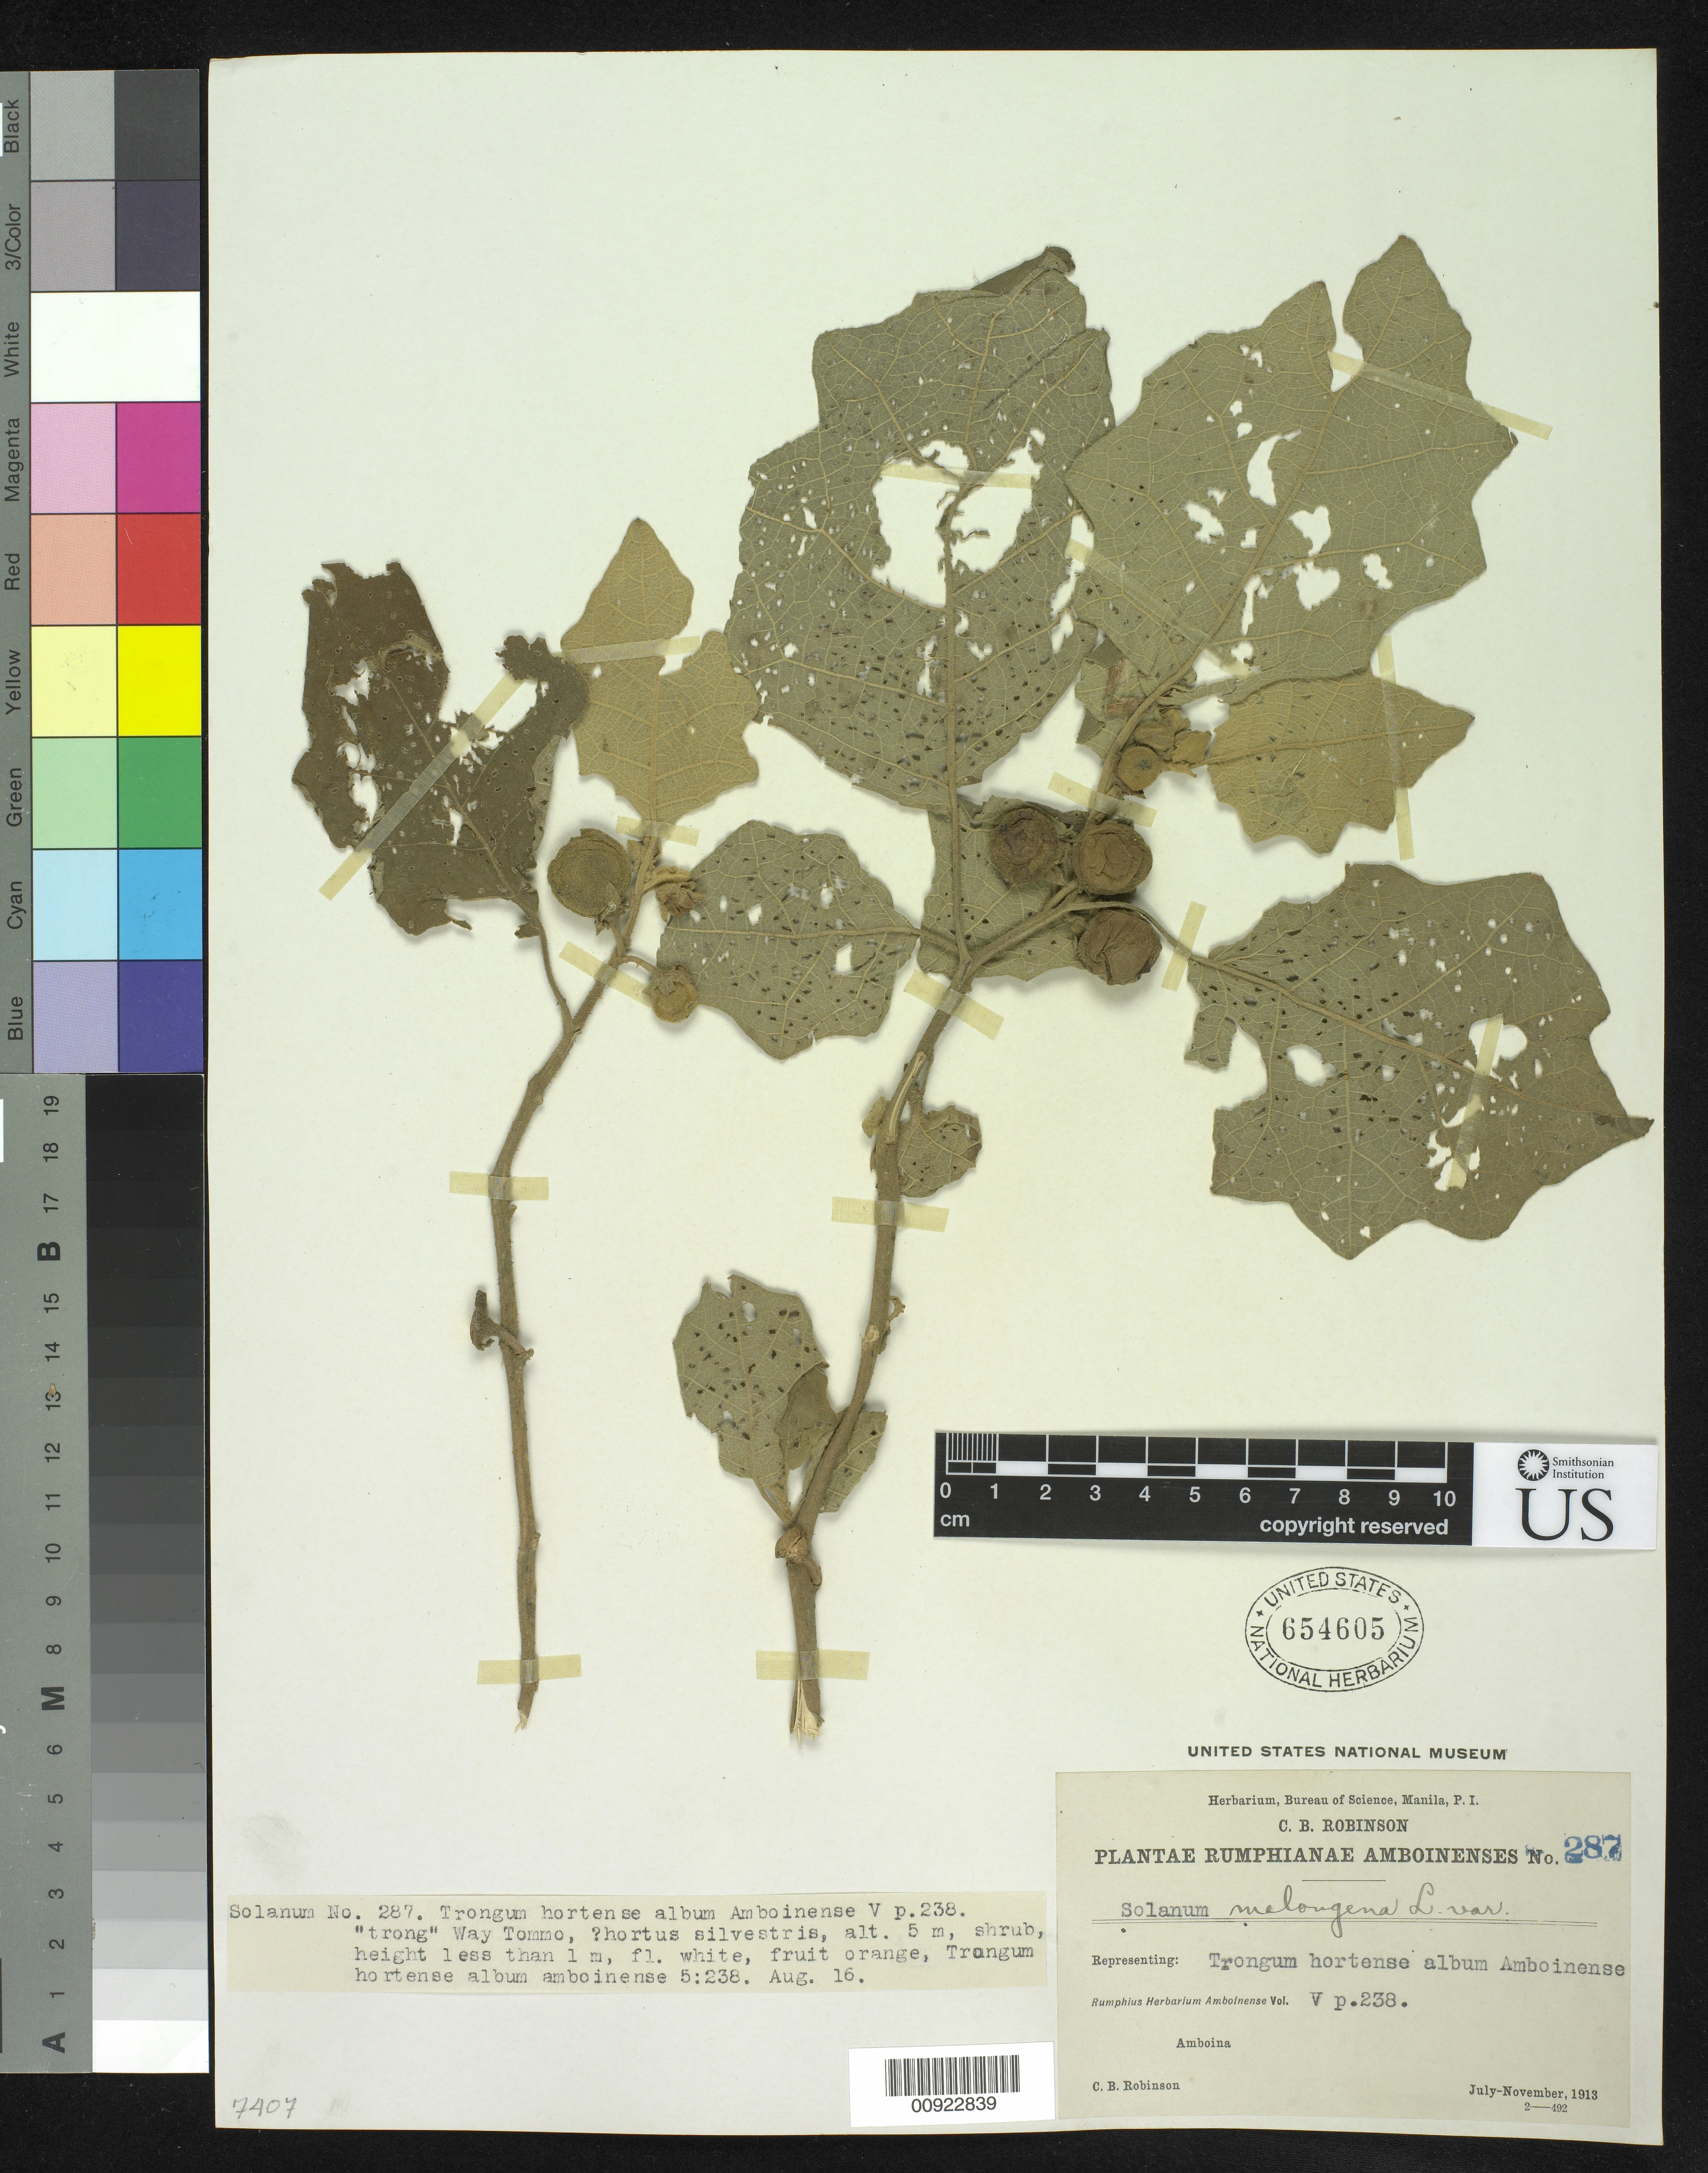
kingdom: Plantae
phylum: Tracheophyta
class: Magnoliopsida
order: Solanales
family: Solanaceae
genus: Solanum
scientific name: Solanum melongena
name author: L.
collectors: C. Robinson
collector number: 287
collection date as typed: Jul 1913 to Nov 1913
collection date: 1913-07/1913-11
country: Indonesia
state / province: Maluku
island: Amboina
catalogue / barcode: US 654605